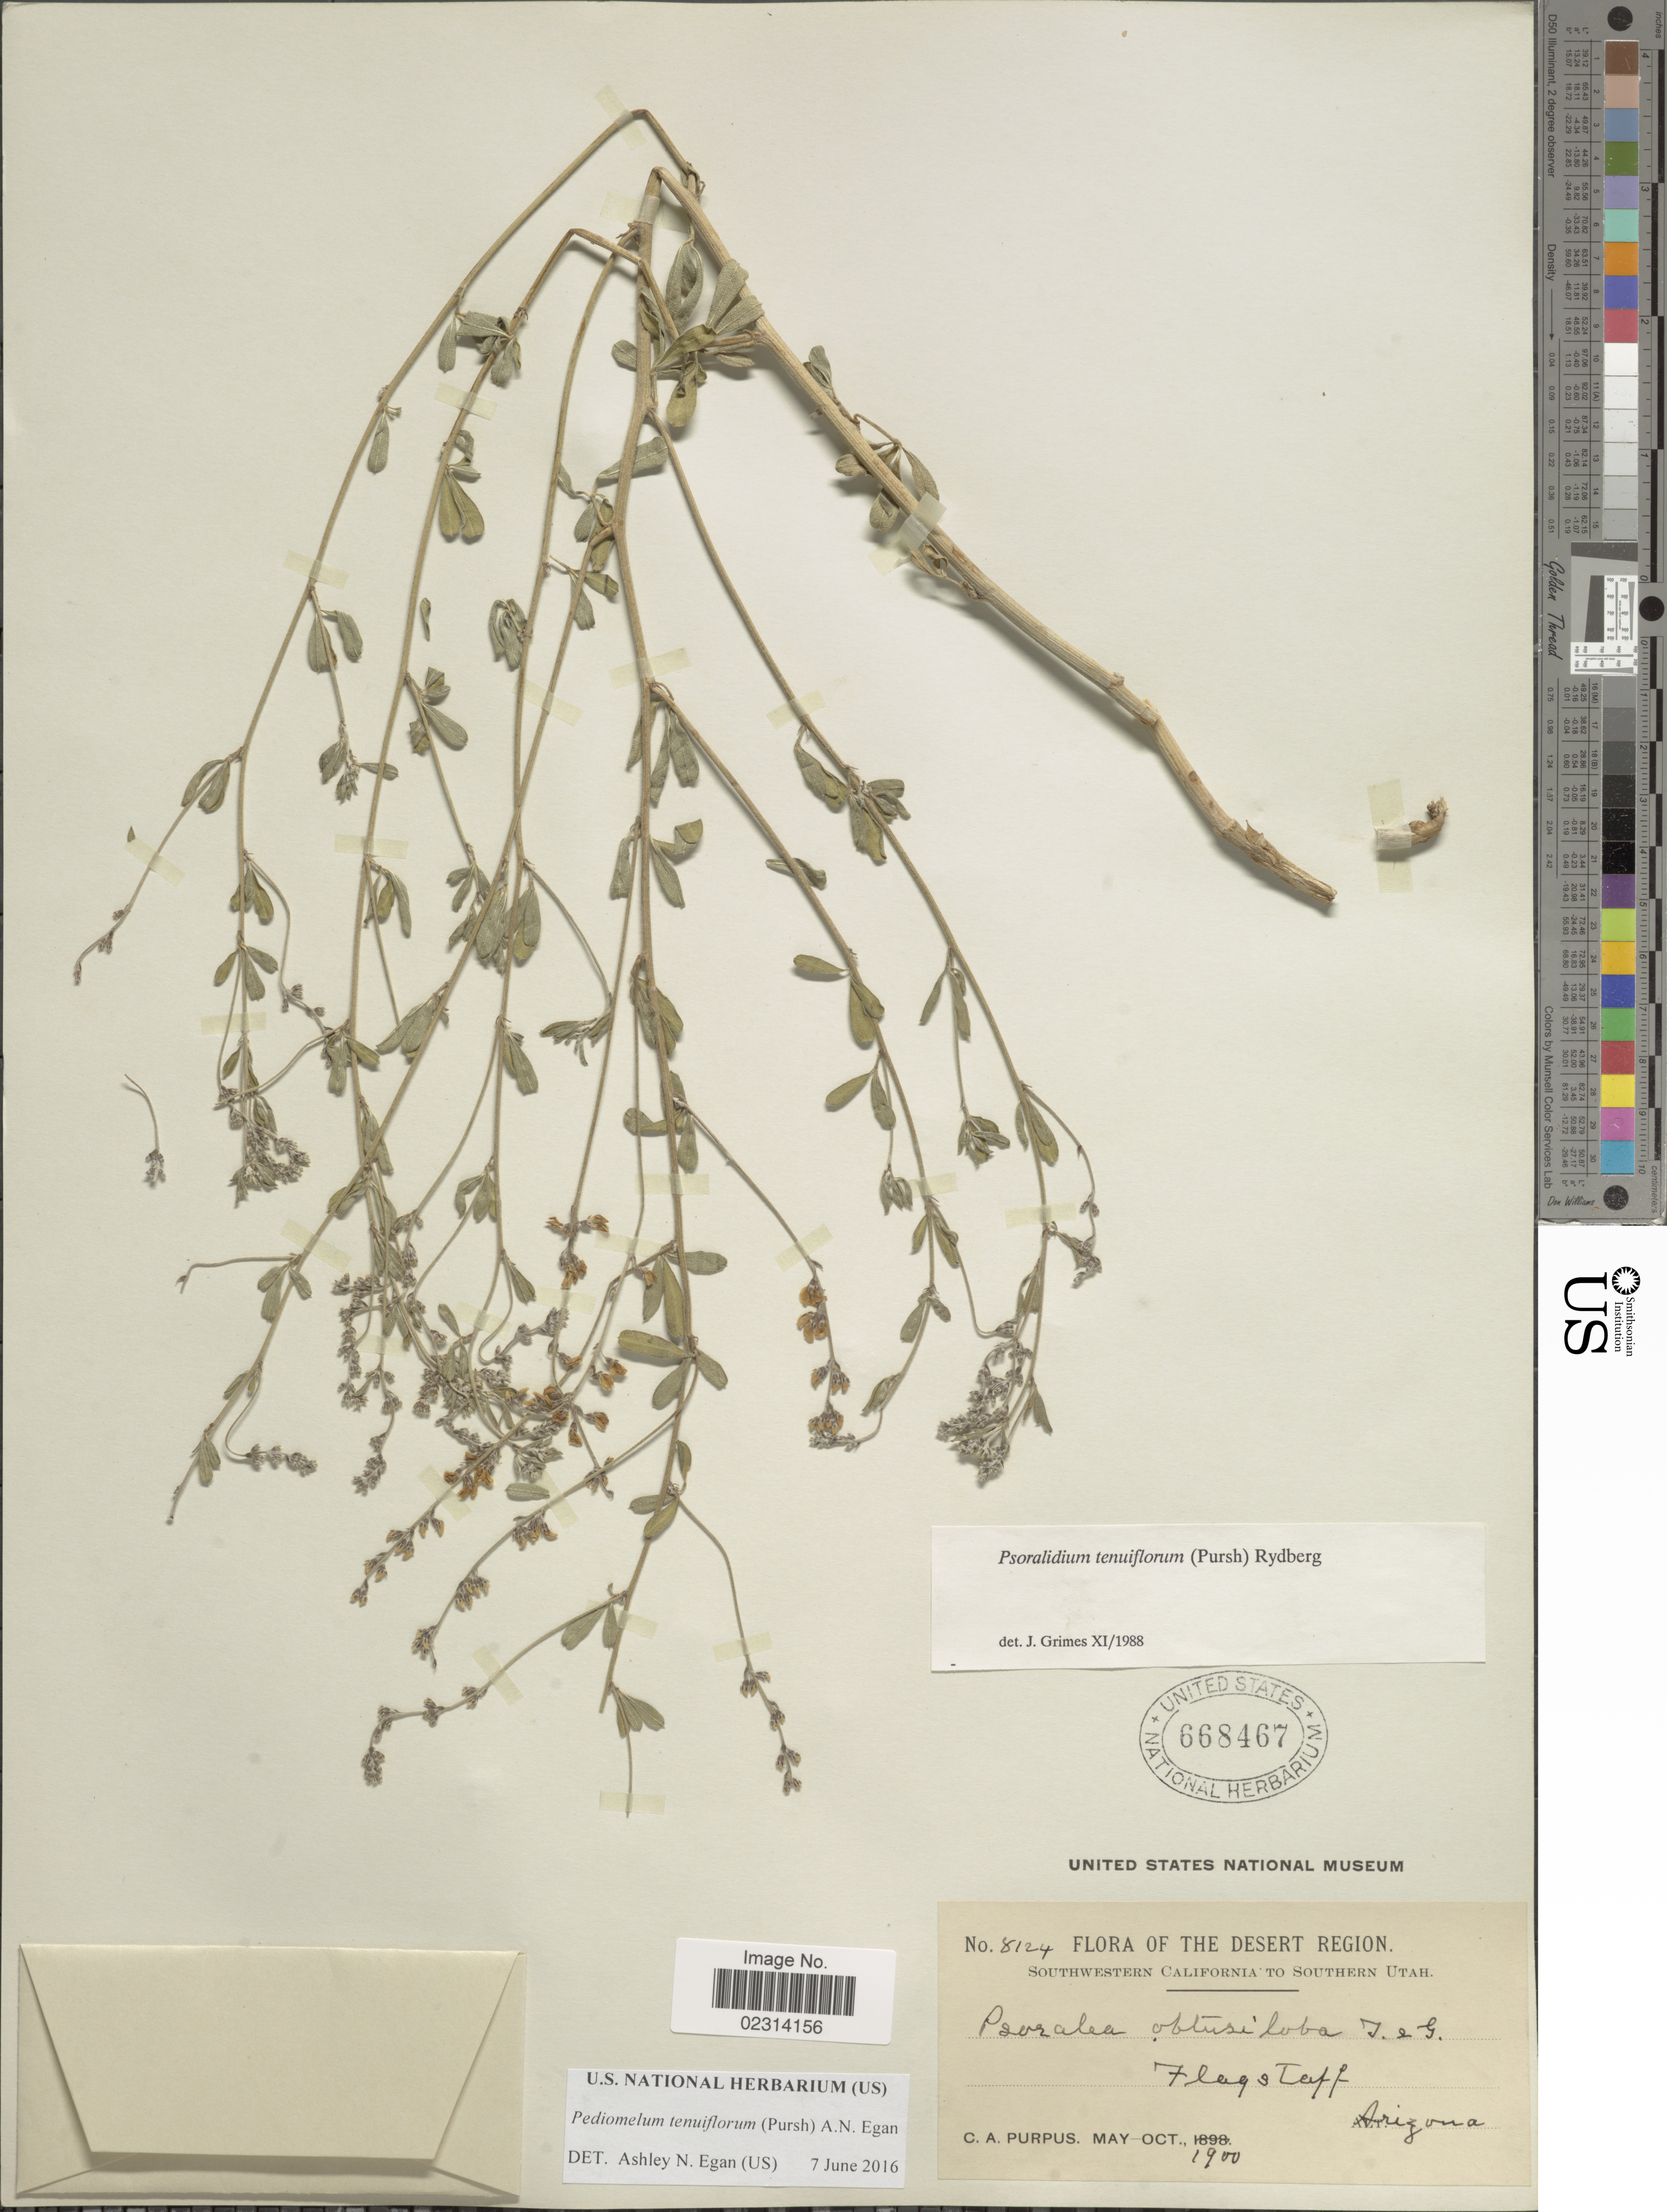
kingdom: Plantae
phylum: Tracheophyta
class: Magnoliopsida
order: Fabales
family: Fabaceae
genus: Psoralidium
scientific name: Psoralidium tenuiflorum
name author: (Pursh) Rydb.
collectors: C. A. Purpus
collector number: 8124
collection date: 1900-05/1900-10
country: United States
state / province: Arizona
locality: Desert Region. Southwestern California to Southern Utah. Flagstaff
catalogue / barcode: US 668467